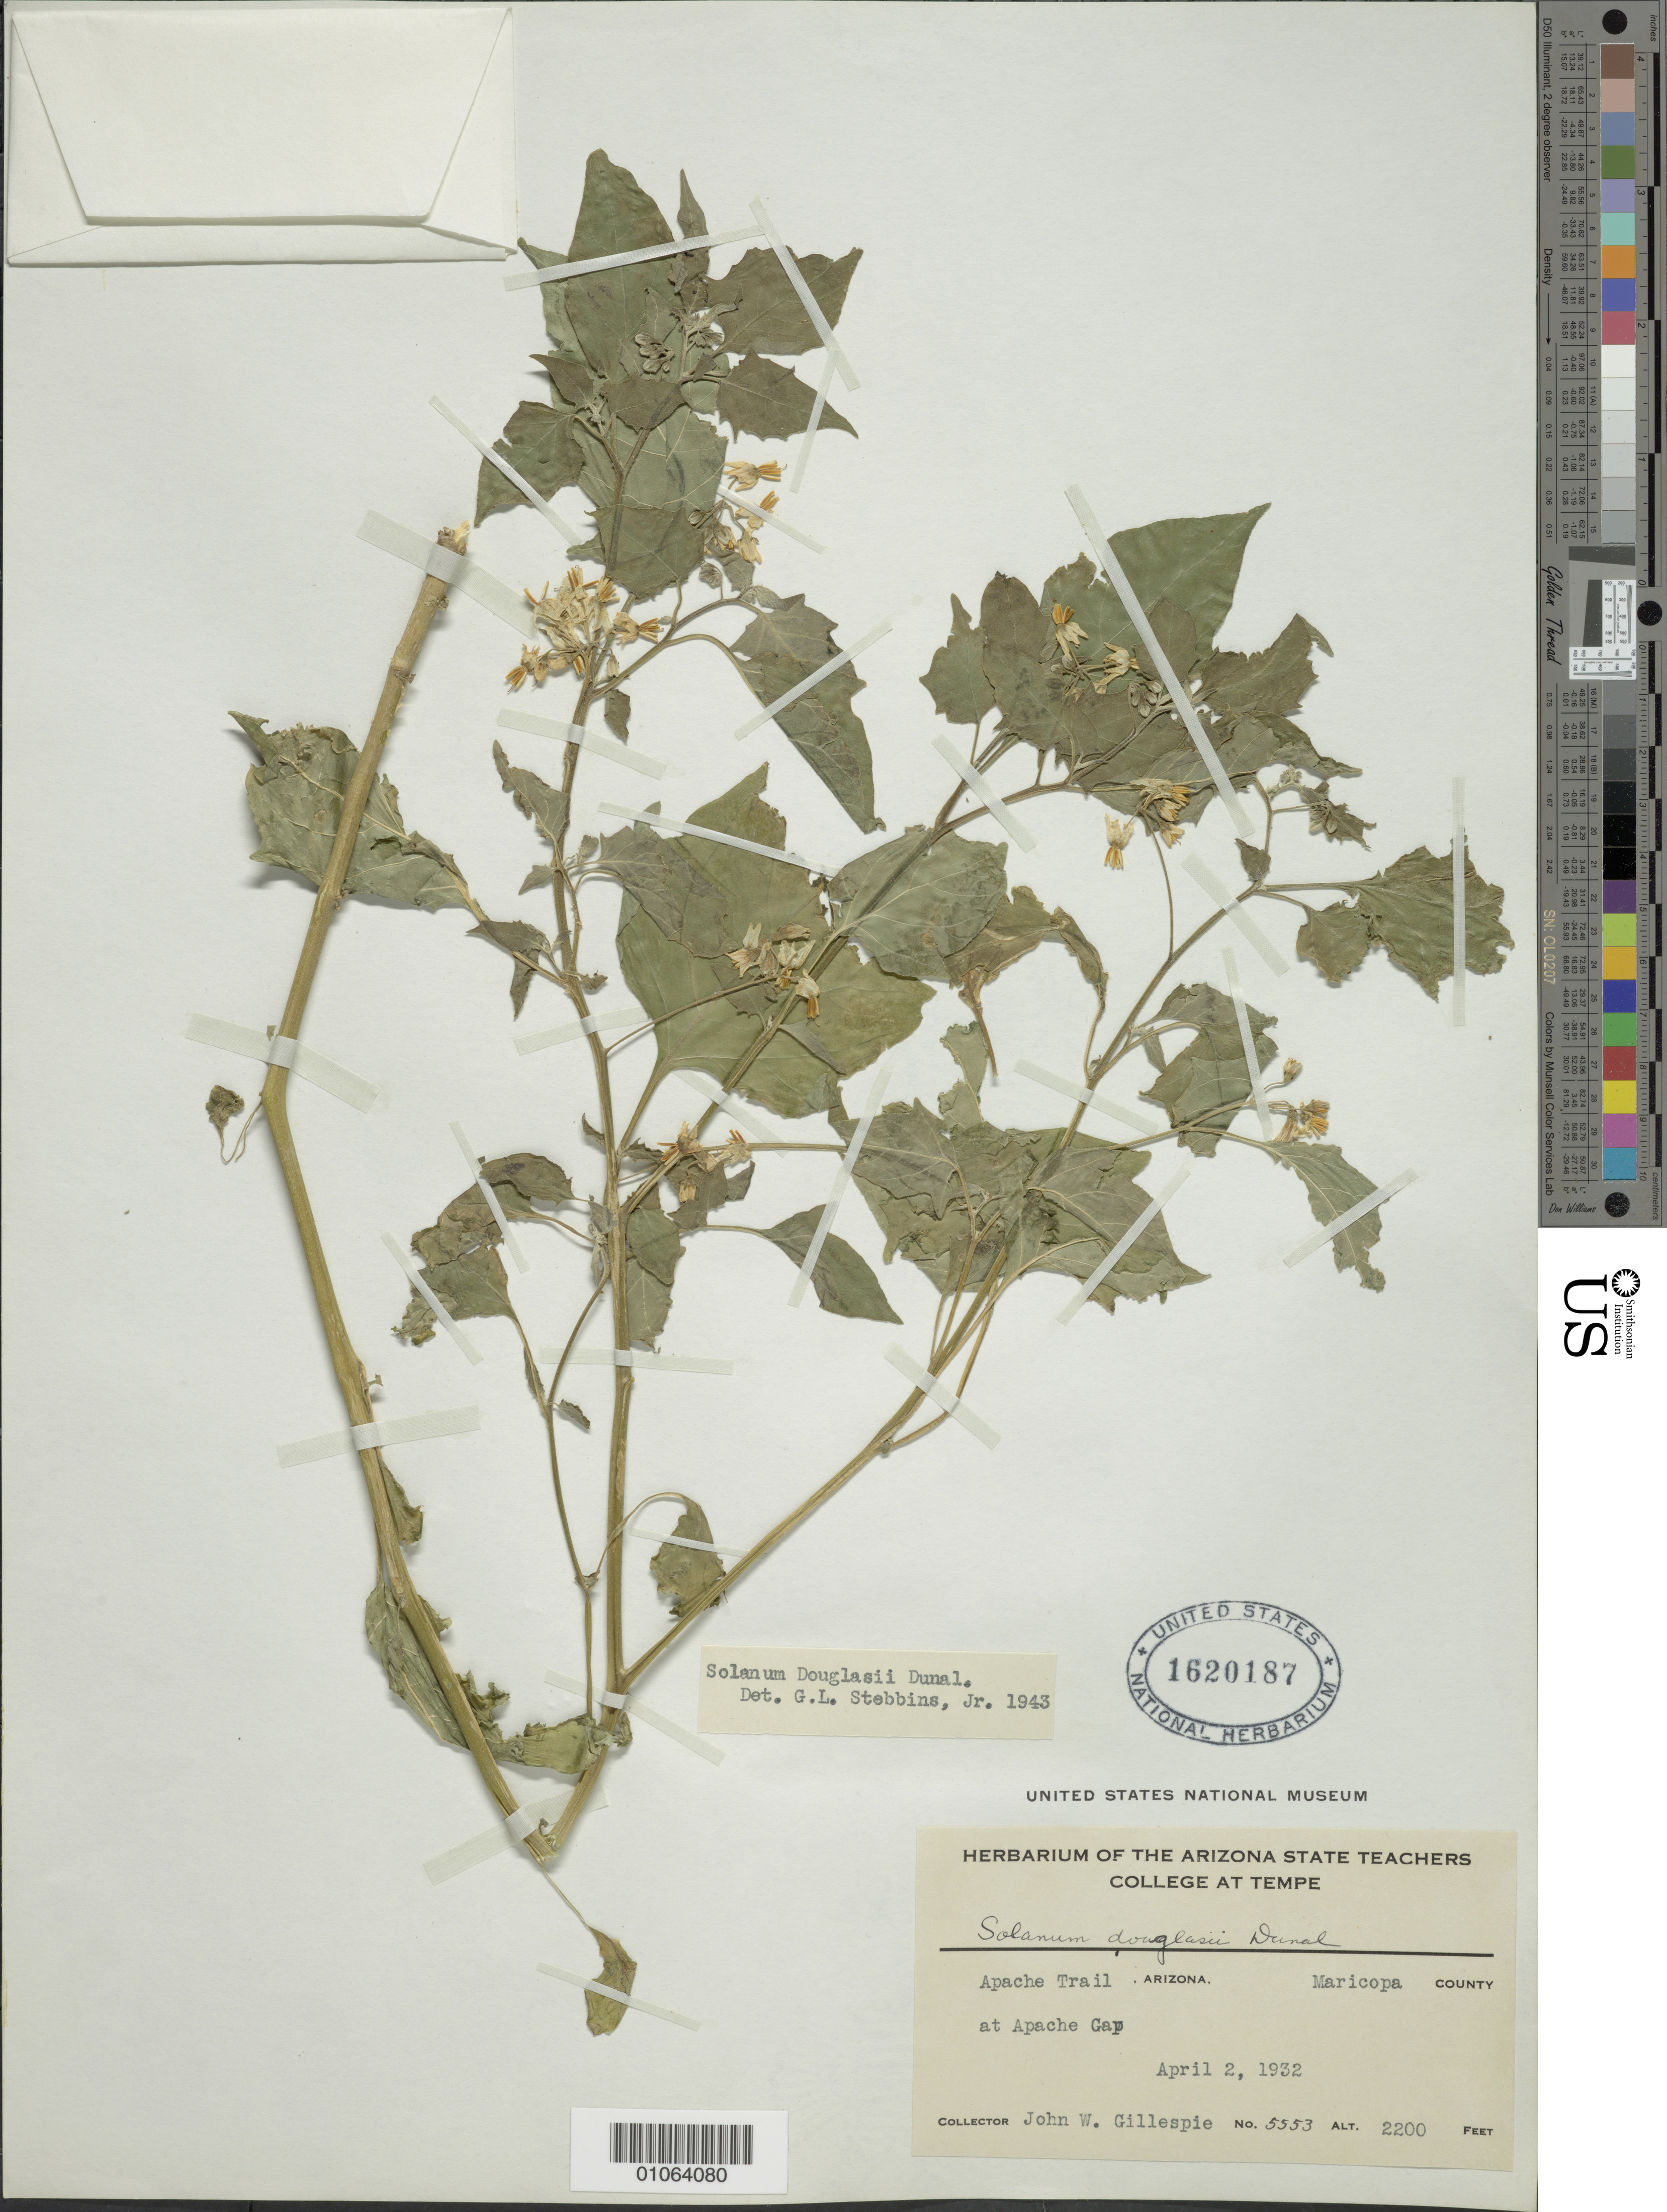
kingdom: Plantae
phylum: Tracheophyta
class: Magnoliopsida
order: Solanales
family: Solanaceae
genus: Solanum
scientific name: Solanum douglasii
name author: Dunal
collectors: J. W. Gillespie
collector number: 5553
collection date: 1932-04-02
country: United States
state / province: Arizona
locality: Apache Trail. Maricopa County at Apache Gap.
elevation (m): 671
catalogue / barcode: US 1620187